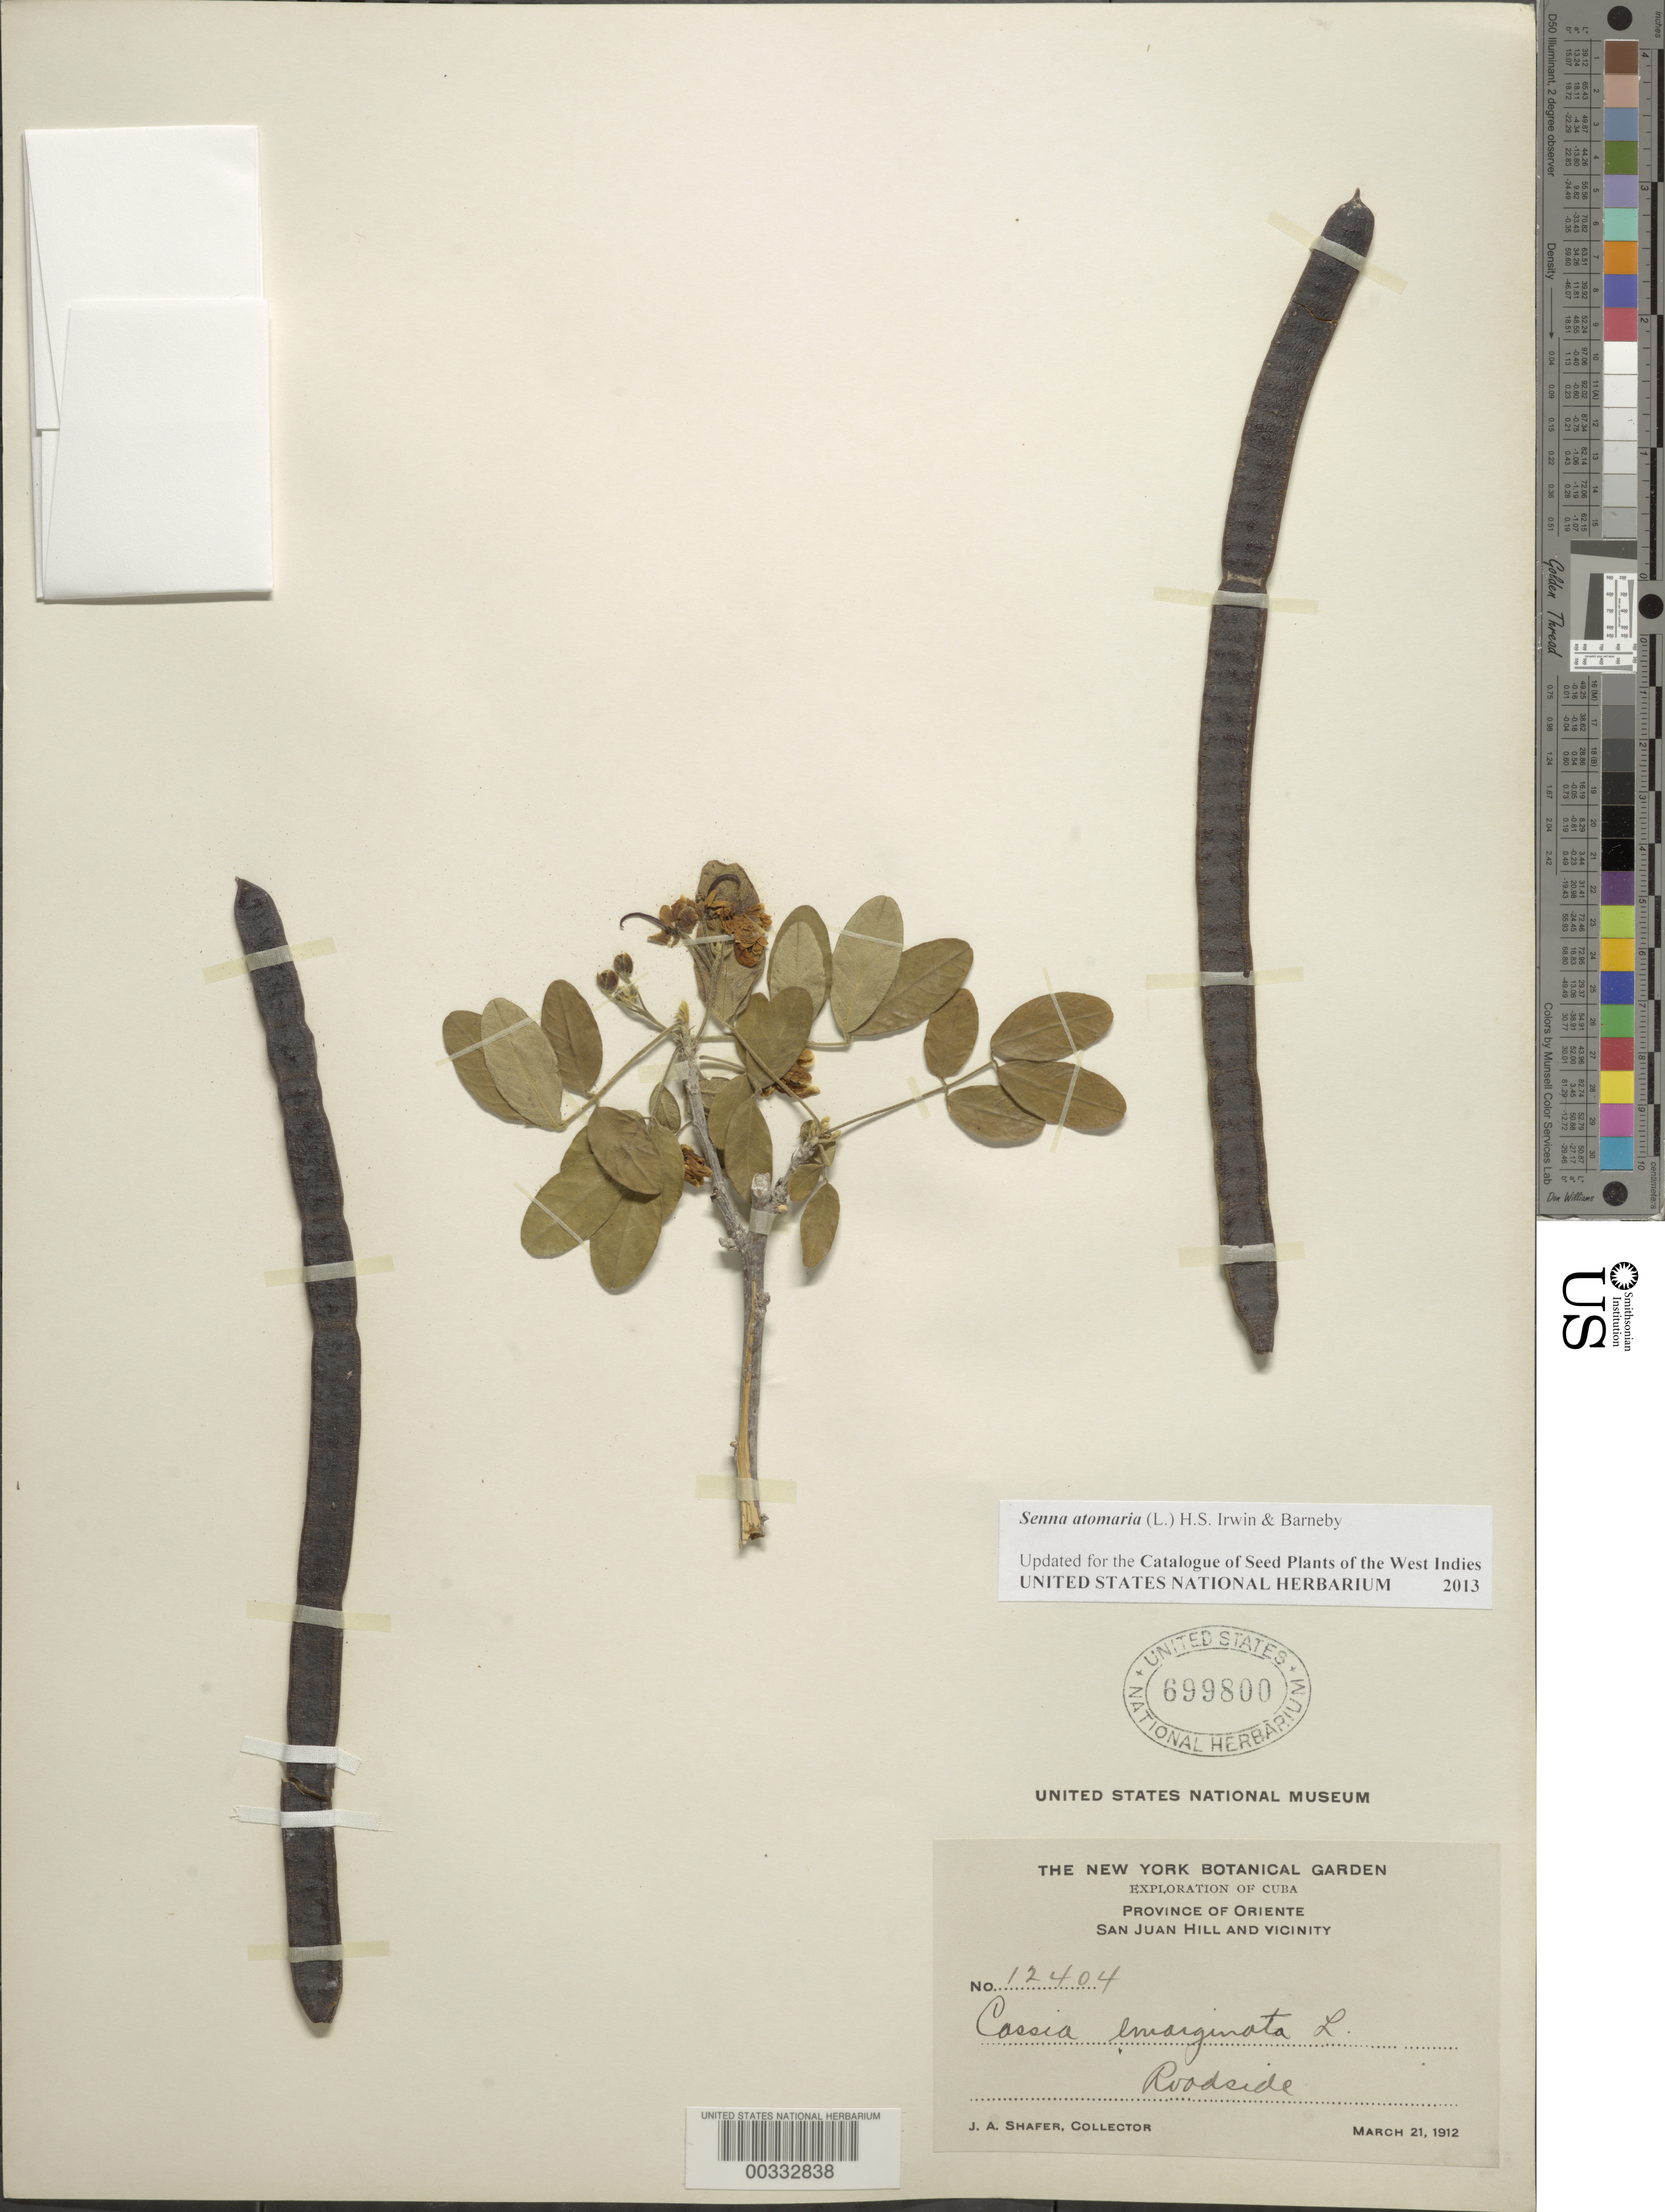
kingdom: Plantae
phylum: Tracheophyta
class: Magnoliopsida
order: Fabales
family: Fabaceae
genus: Senna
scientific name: Senna atomaria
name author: (L.) H.S. Irwin & Barneby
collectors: J. A. Shafer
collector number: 12404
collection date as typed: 21 Mar 1912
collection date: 1912-03-21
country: Cuba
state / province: Oriente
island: Greater Antilles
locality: San juan hill and vicinity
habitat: Roadside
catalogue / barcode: US 699800